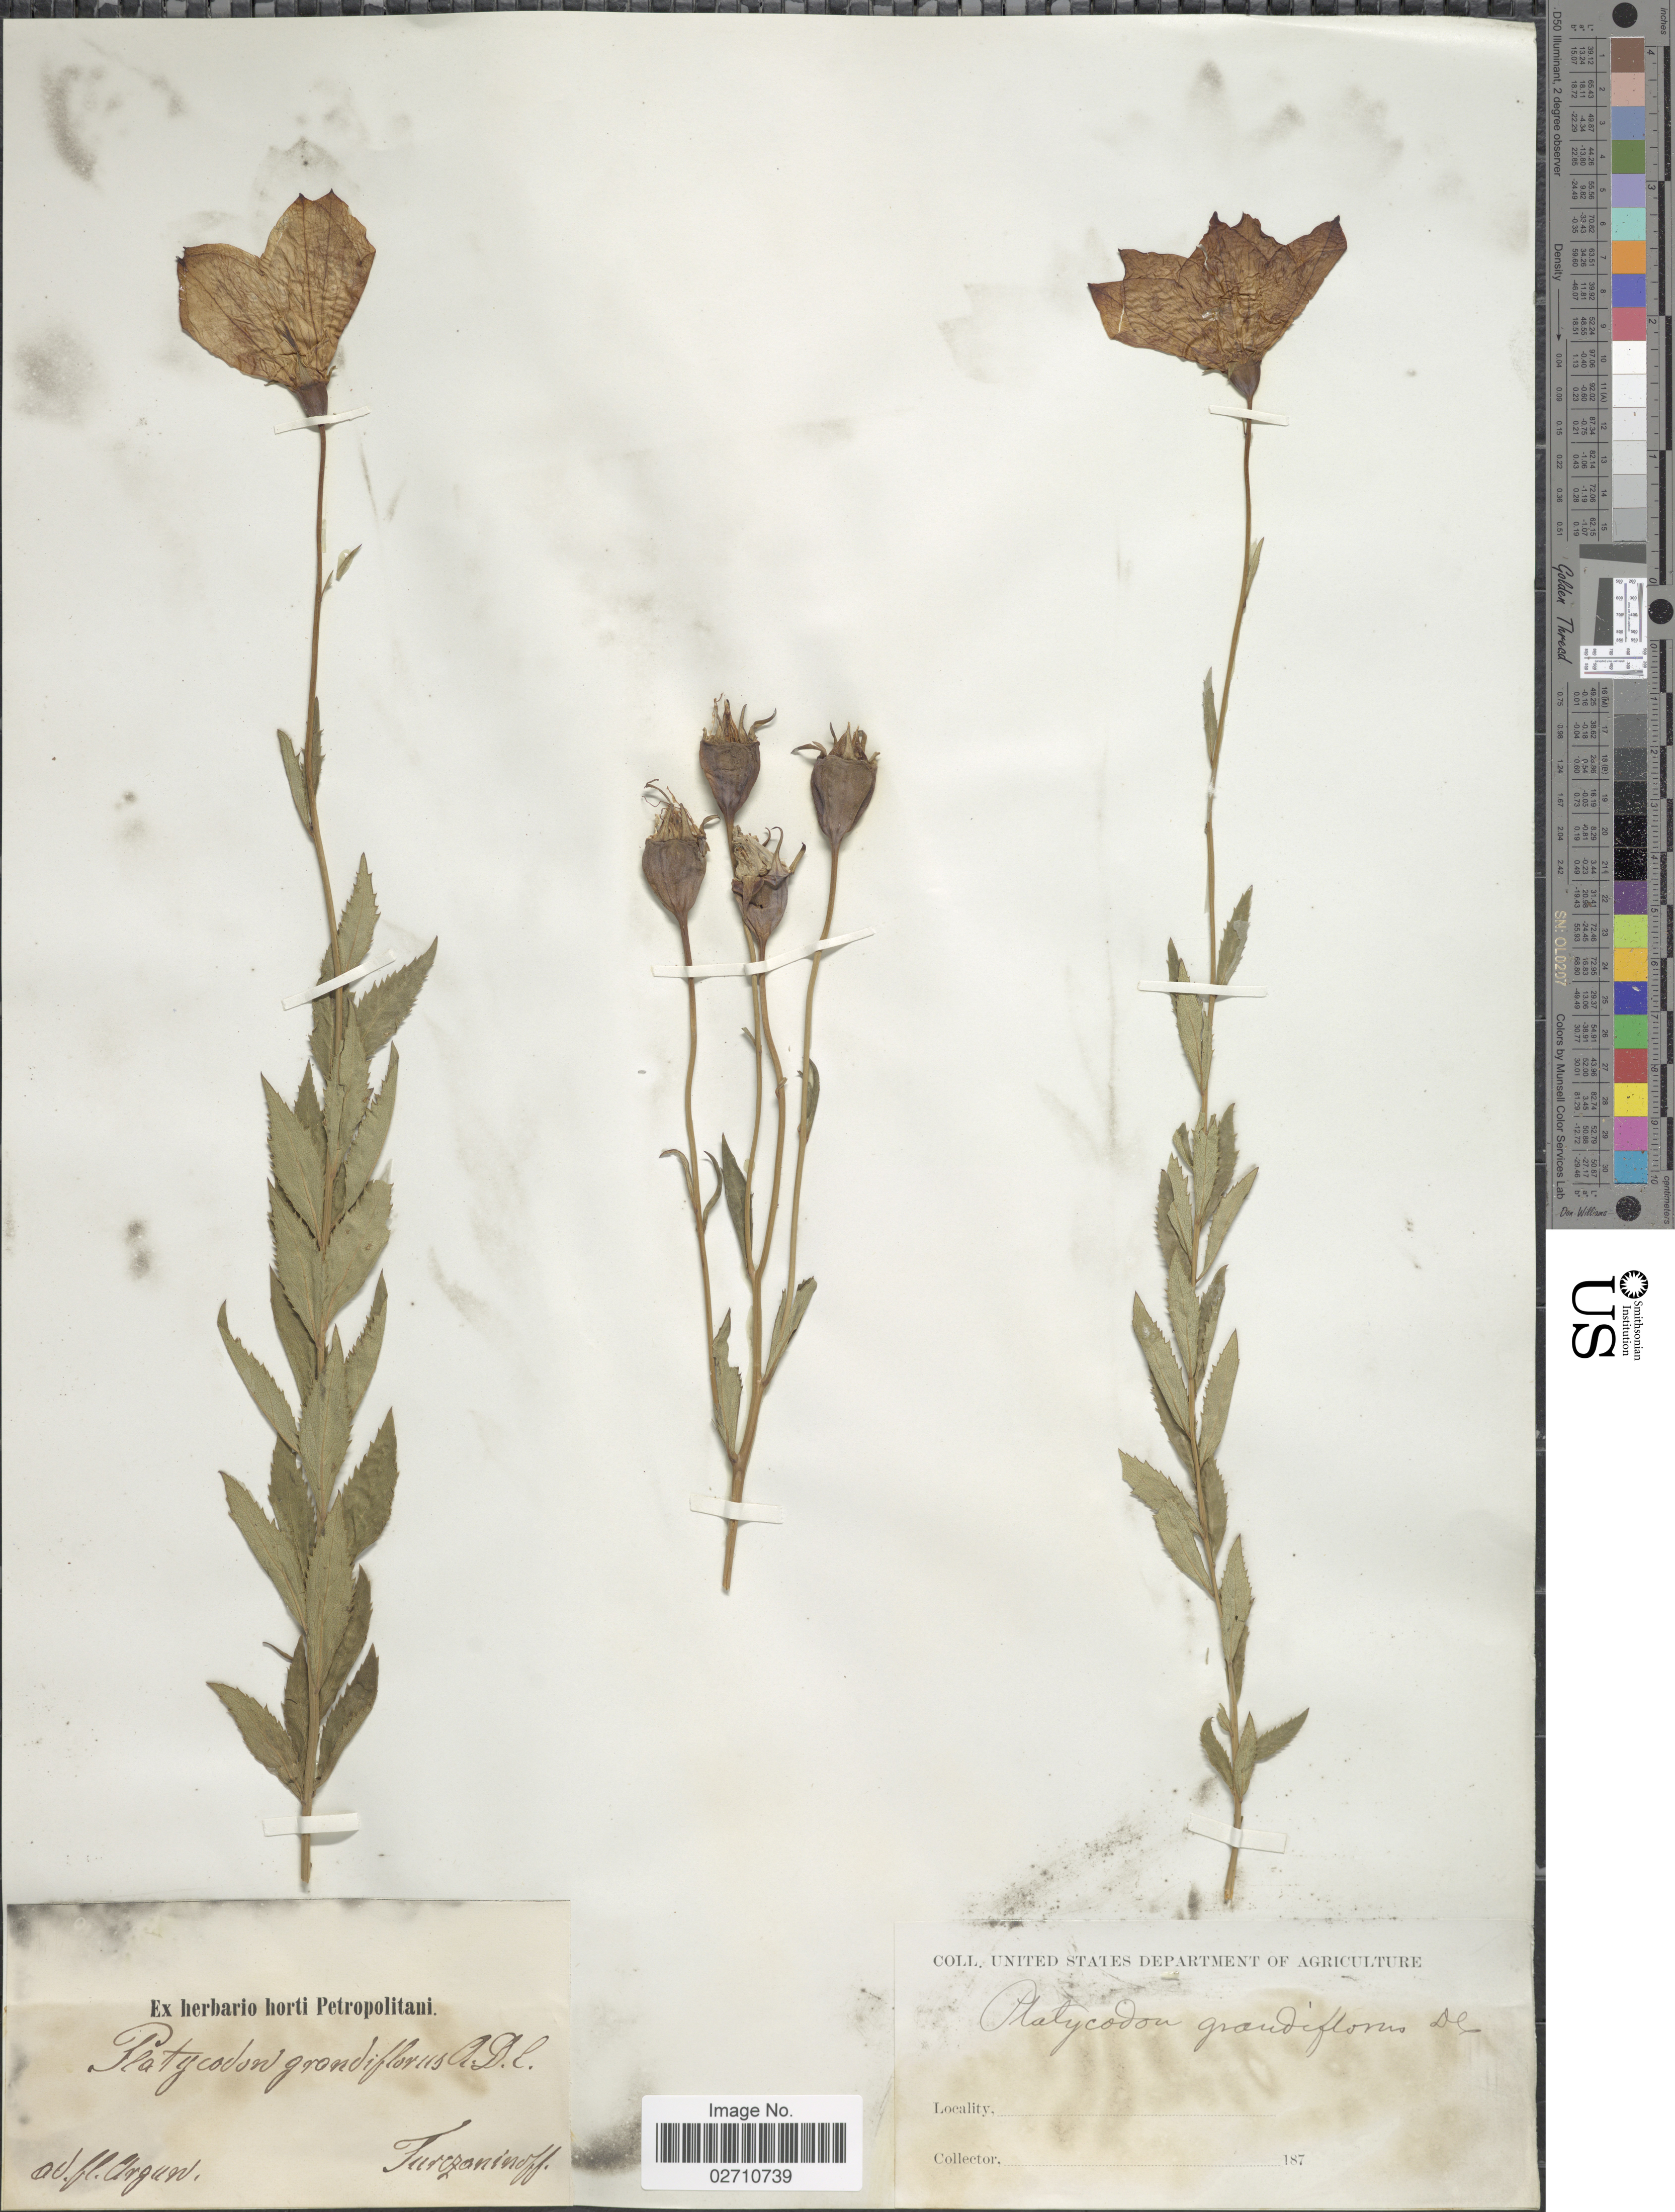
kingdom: Plantae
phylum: Tracheophyta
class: Magnoliopsida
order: Asterales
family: Campanulaceae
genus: Platycodon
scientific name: Platycodon grandiflorus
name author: (Jacq.) A. DC.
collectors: N. Turczaninow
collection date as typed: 187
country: Russian Federation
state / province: Chechnya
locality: Argun